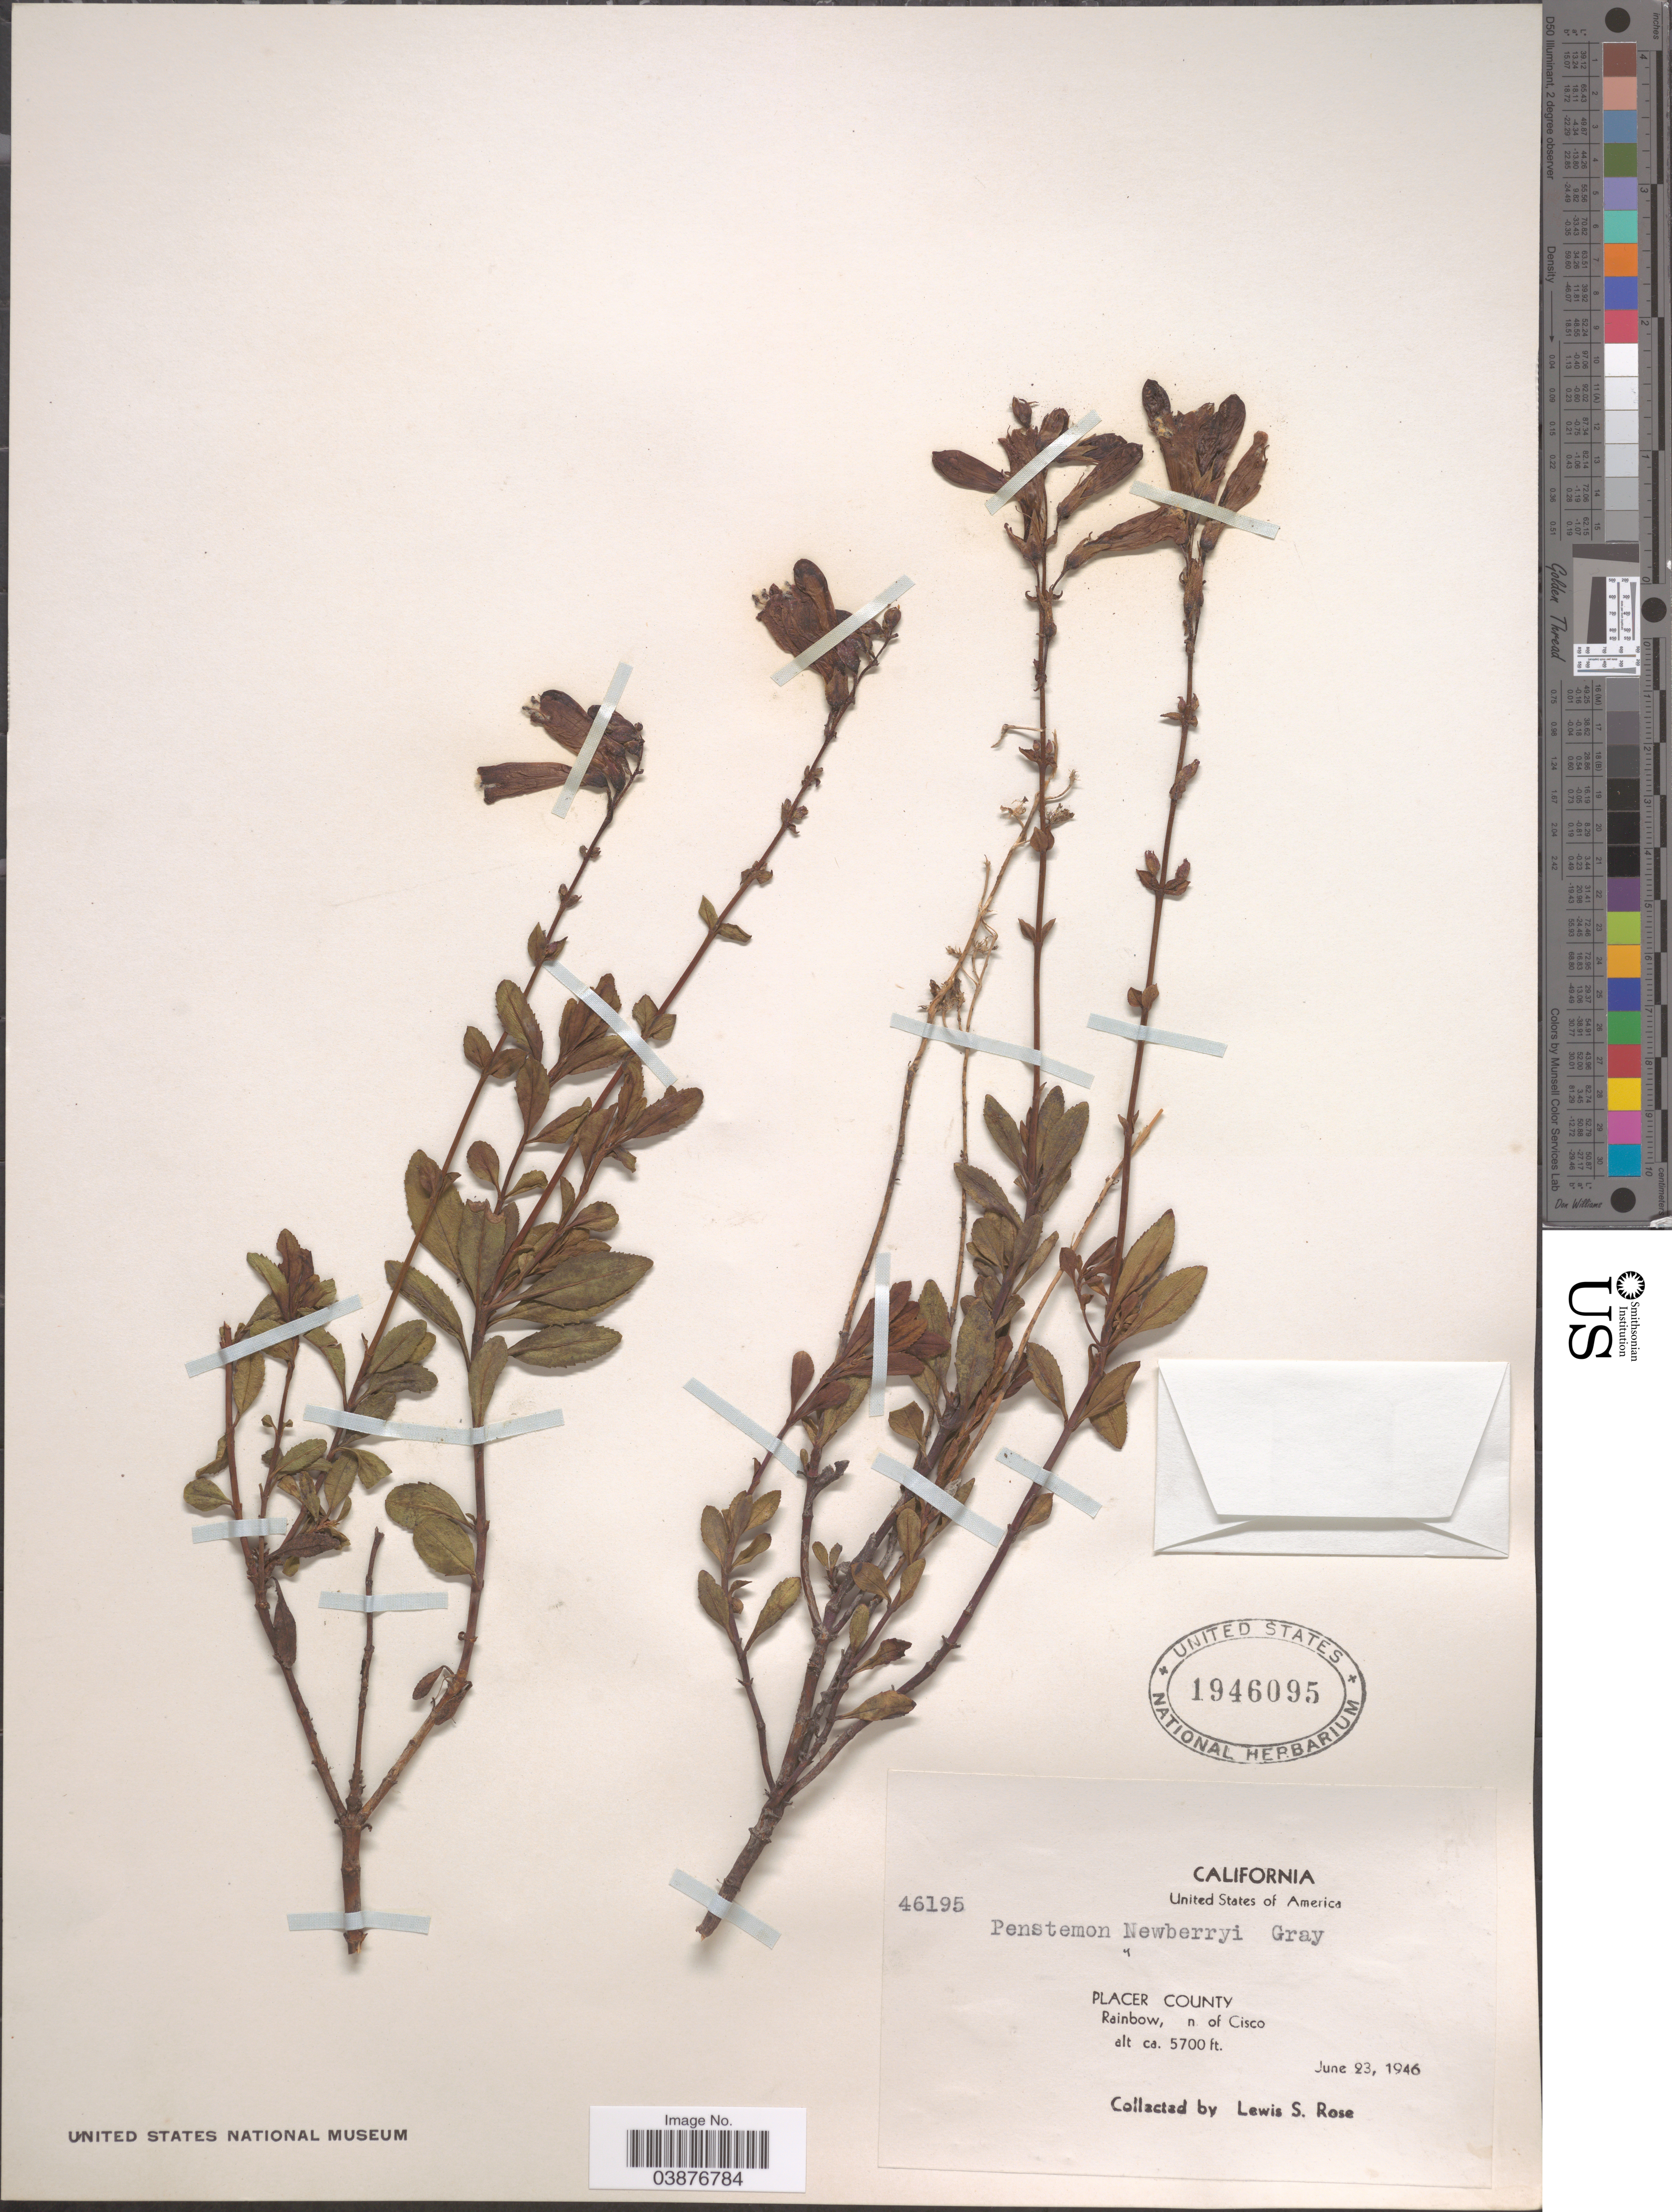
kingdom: Plantae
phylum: Tracheophyta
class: Magnoliopsida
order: Lamiales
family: Plantaginaceae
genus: Penstemon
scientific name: Penstemon newberryi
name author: A. Gray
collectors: L. S. Rose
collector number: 46195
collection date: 1946-06-23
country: United States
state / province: California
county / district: Placer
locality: United States of America. Placer County. Rainbow, n. of Cisco.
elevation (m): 1737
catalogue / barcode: US 1946095